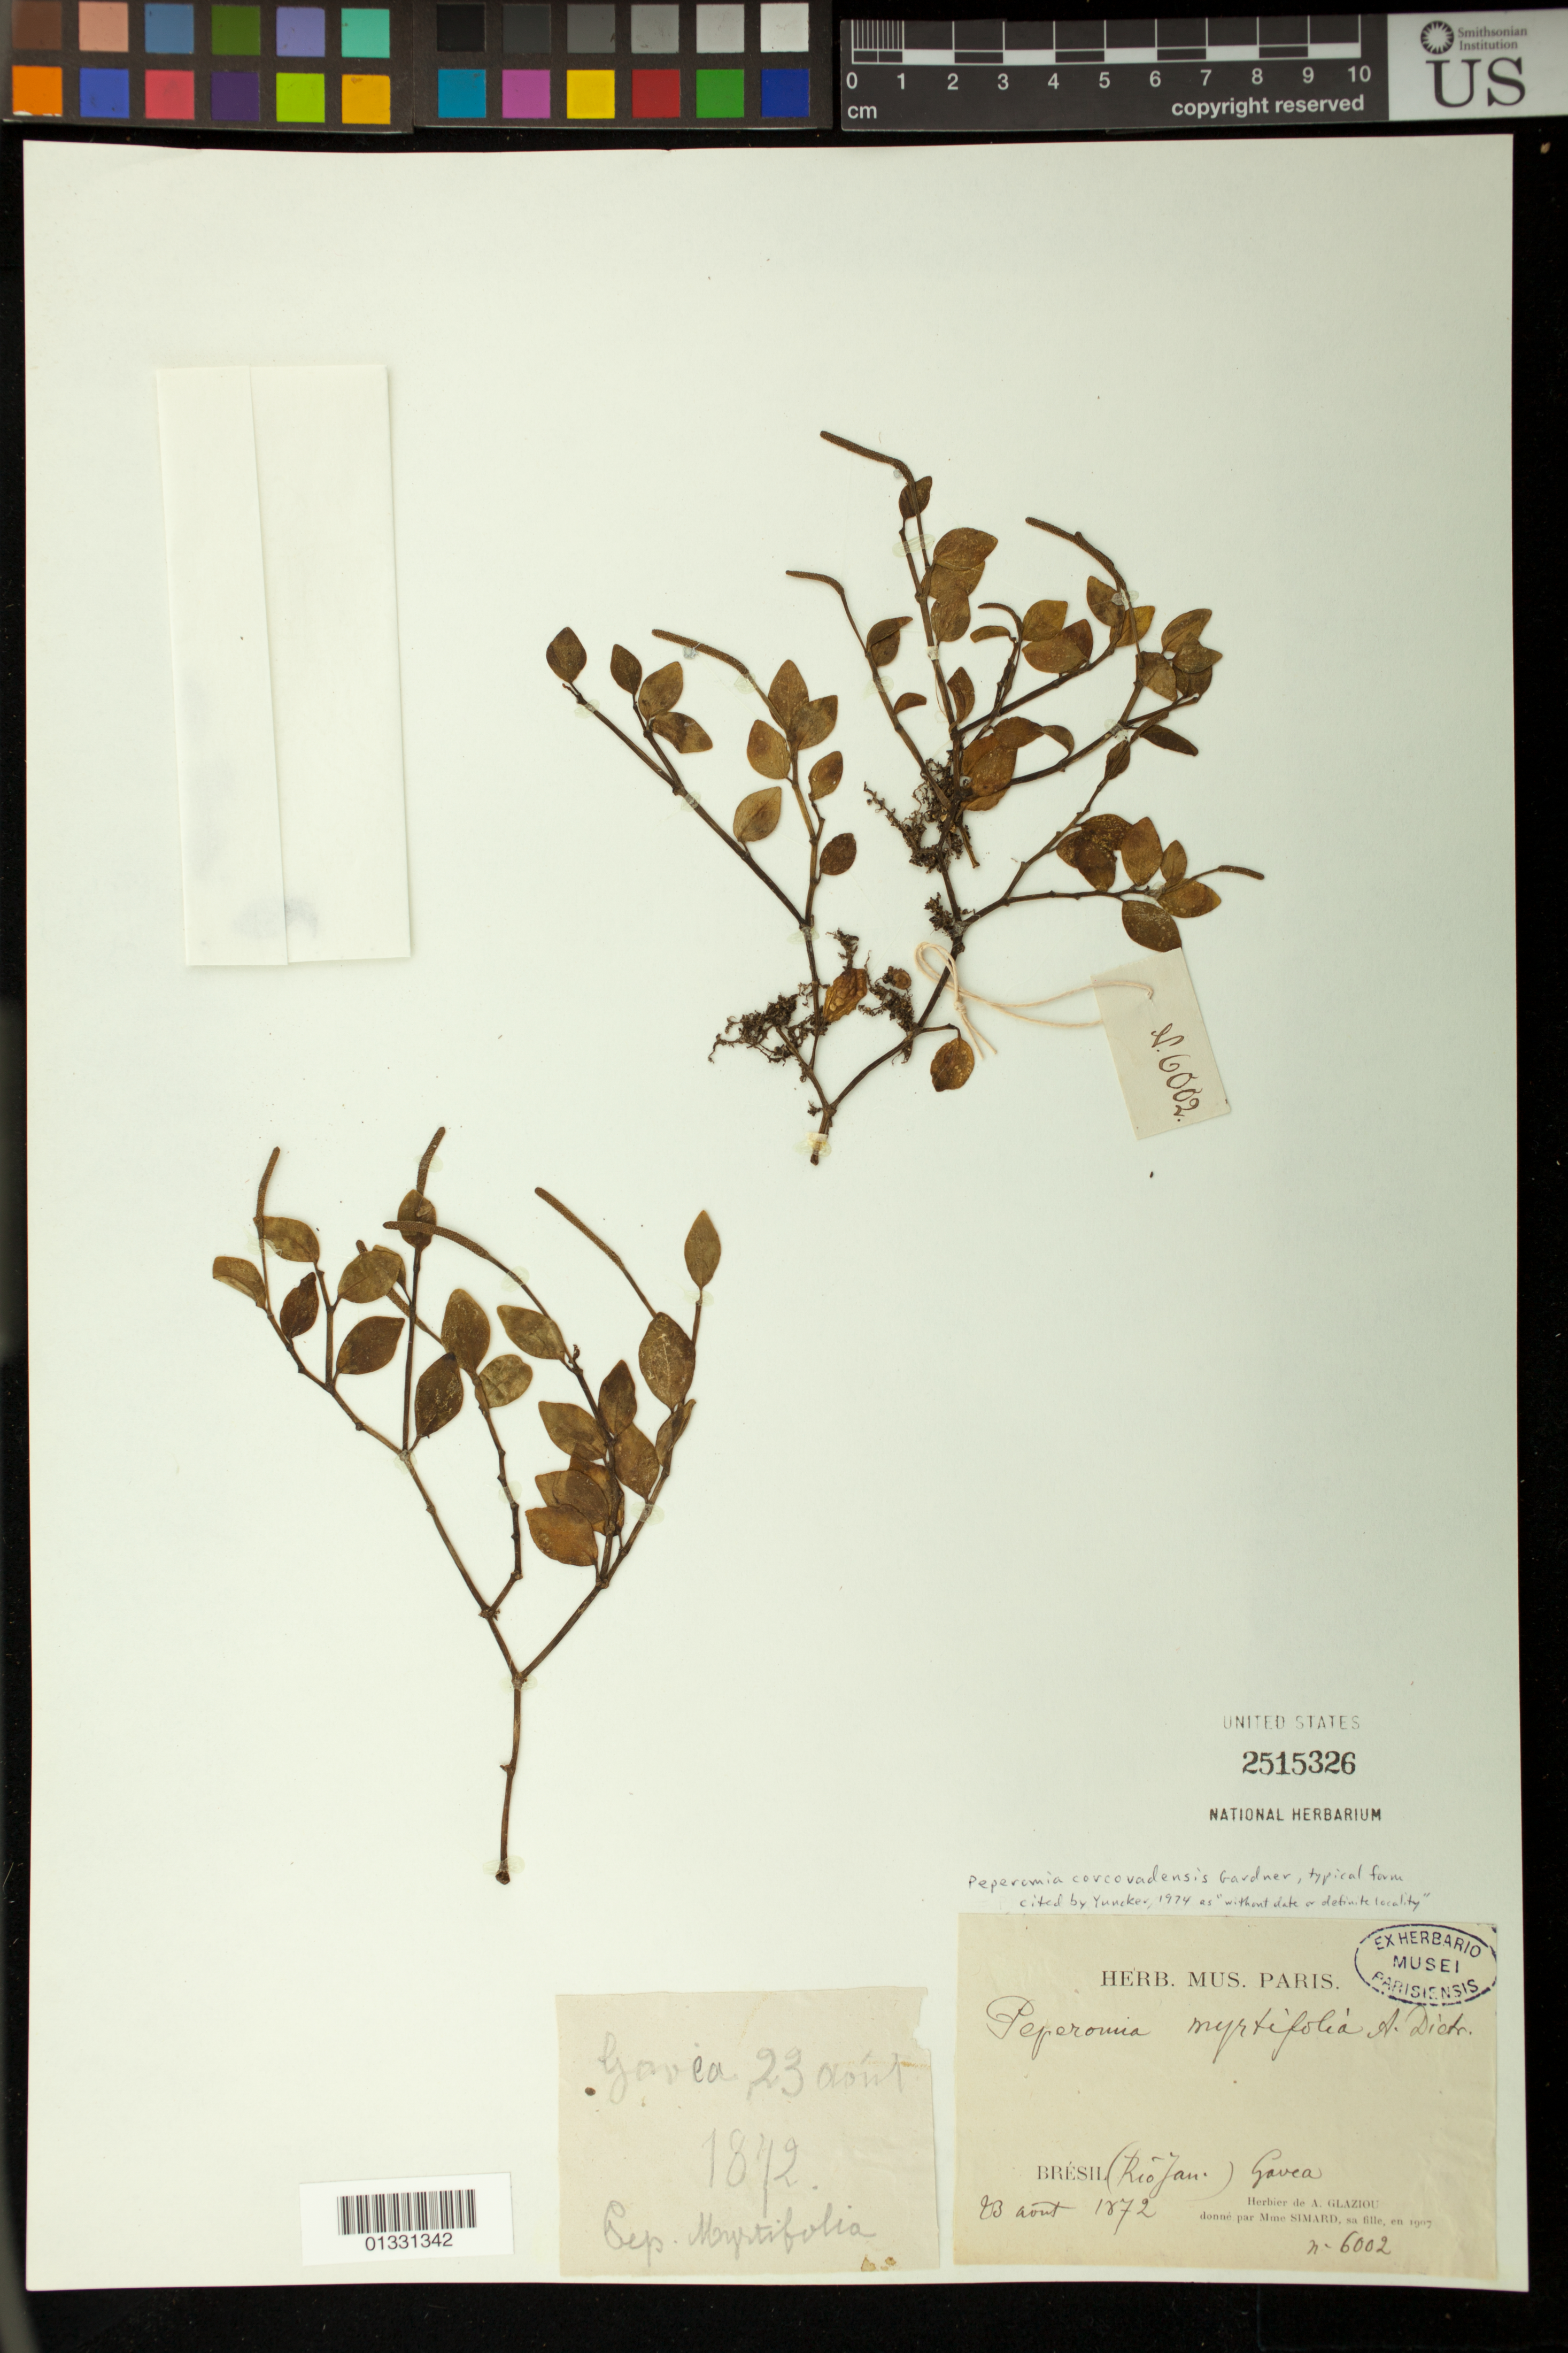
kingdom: Plantae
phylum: Tracheophyta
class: Magnoliopsida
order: Piperales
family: Piperaceae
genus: Peperomia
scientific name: Peperomia corcovadensis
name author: Gardner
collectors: A. F. M. Glaziou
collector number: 6002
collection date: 1872-08-23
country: Brazil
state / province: Rio de Janeiro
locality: Gavea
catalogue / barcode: US 2515326